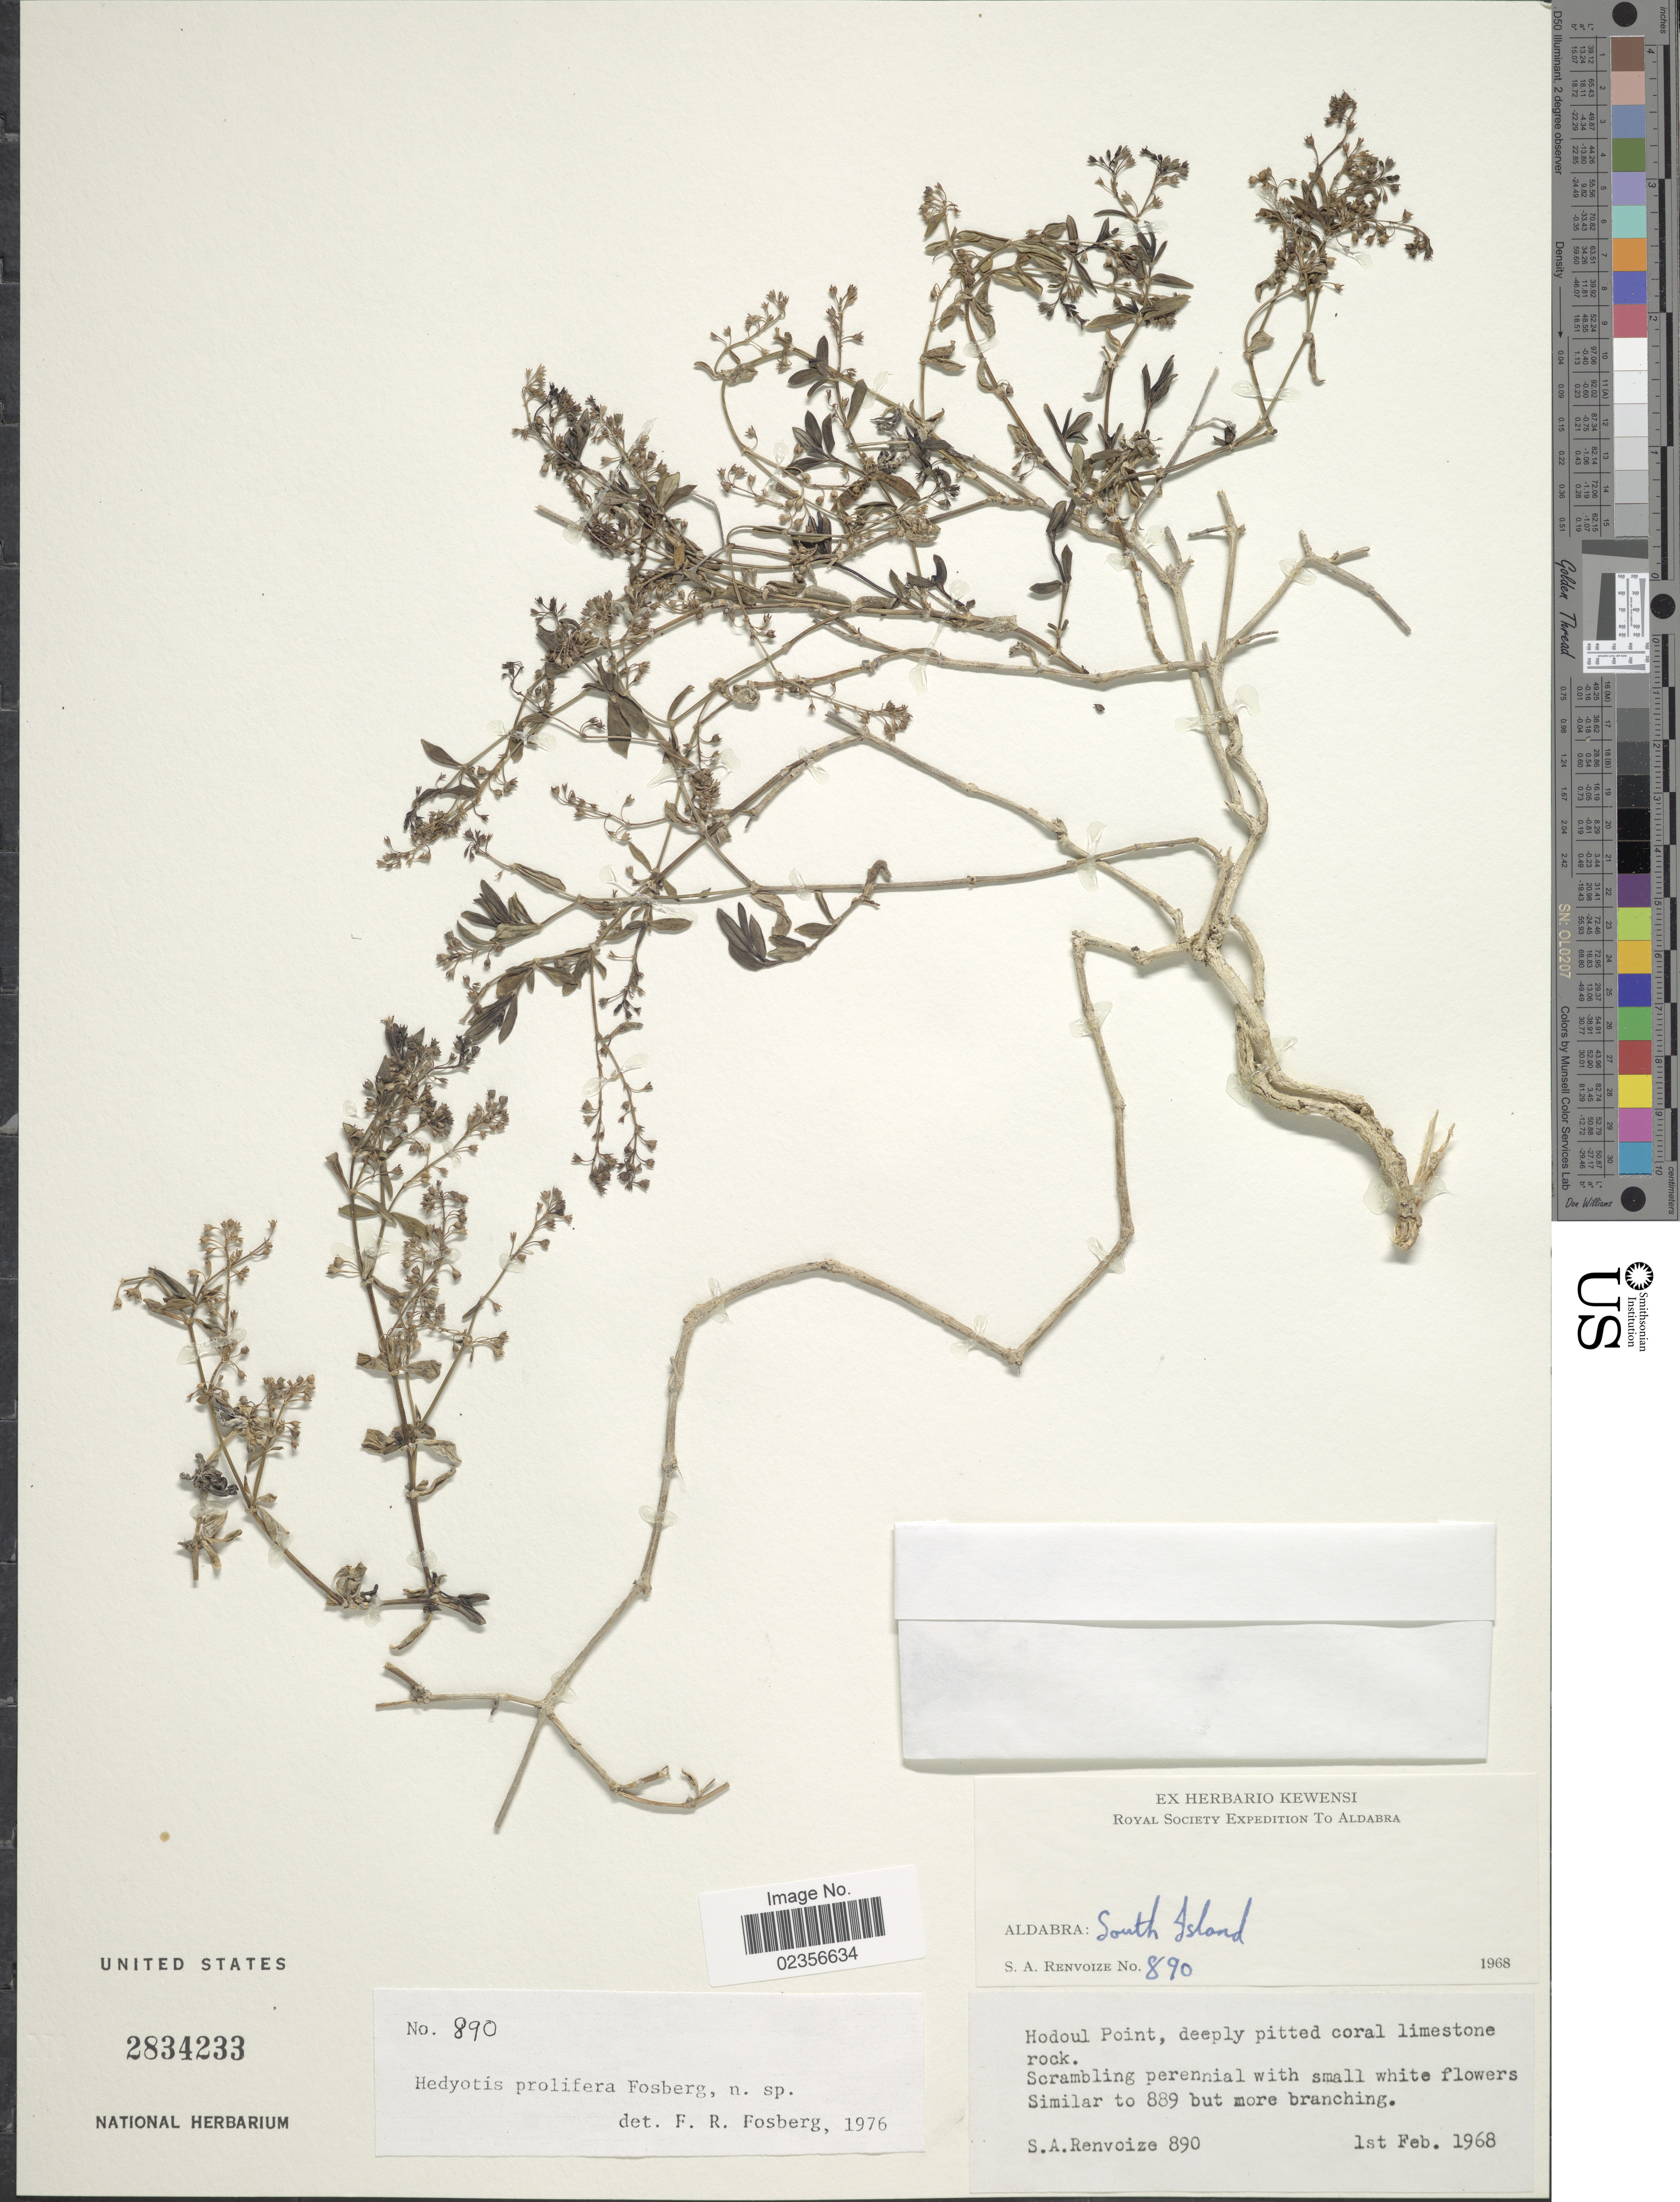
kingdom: Plantae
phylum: Tracheophyta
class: Magnoliopsida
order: Gentianales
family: Rubiaceae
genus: Hedyotis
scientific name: Hedyotis prolifera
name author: Fosberg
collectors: S. A. Renvoize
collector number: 890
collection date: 1968-02-01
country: Seychelles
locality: Aldabra: South Island Hodul Point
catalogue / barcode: US 2834233